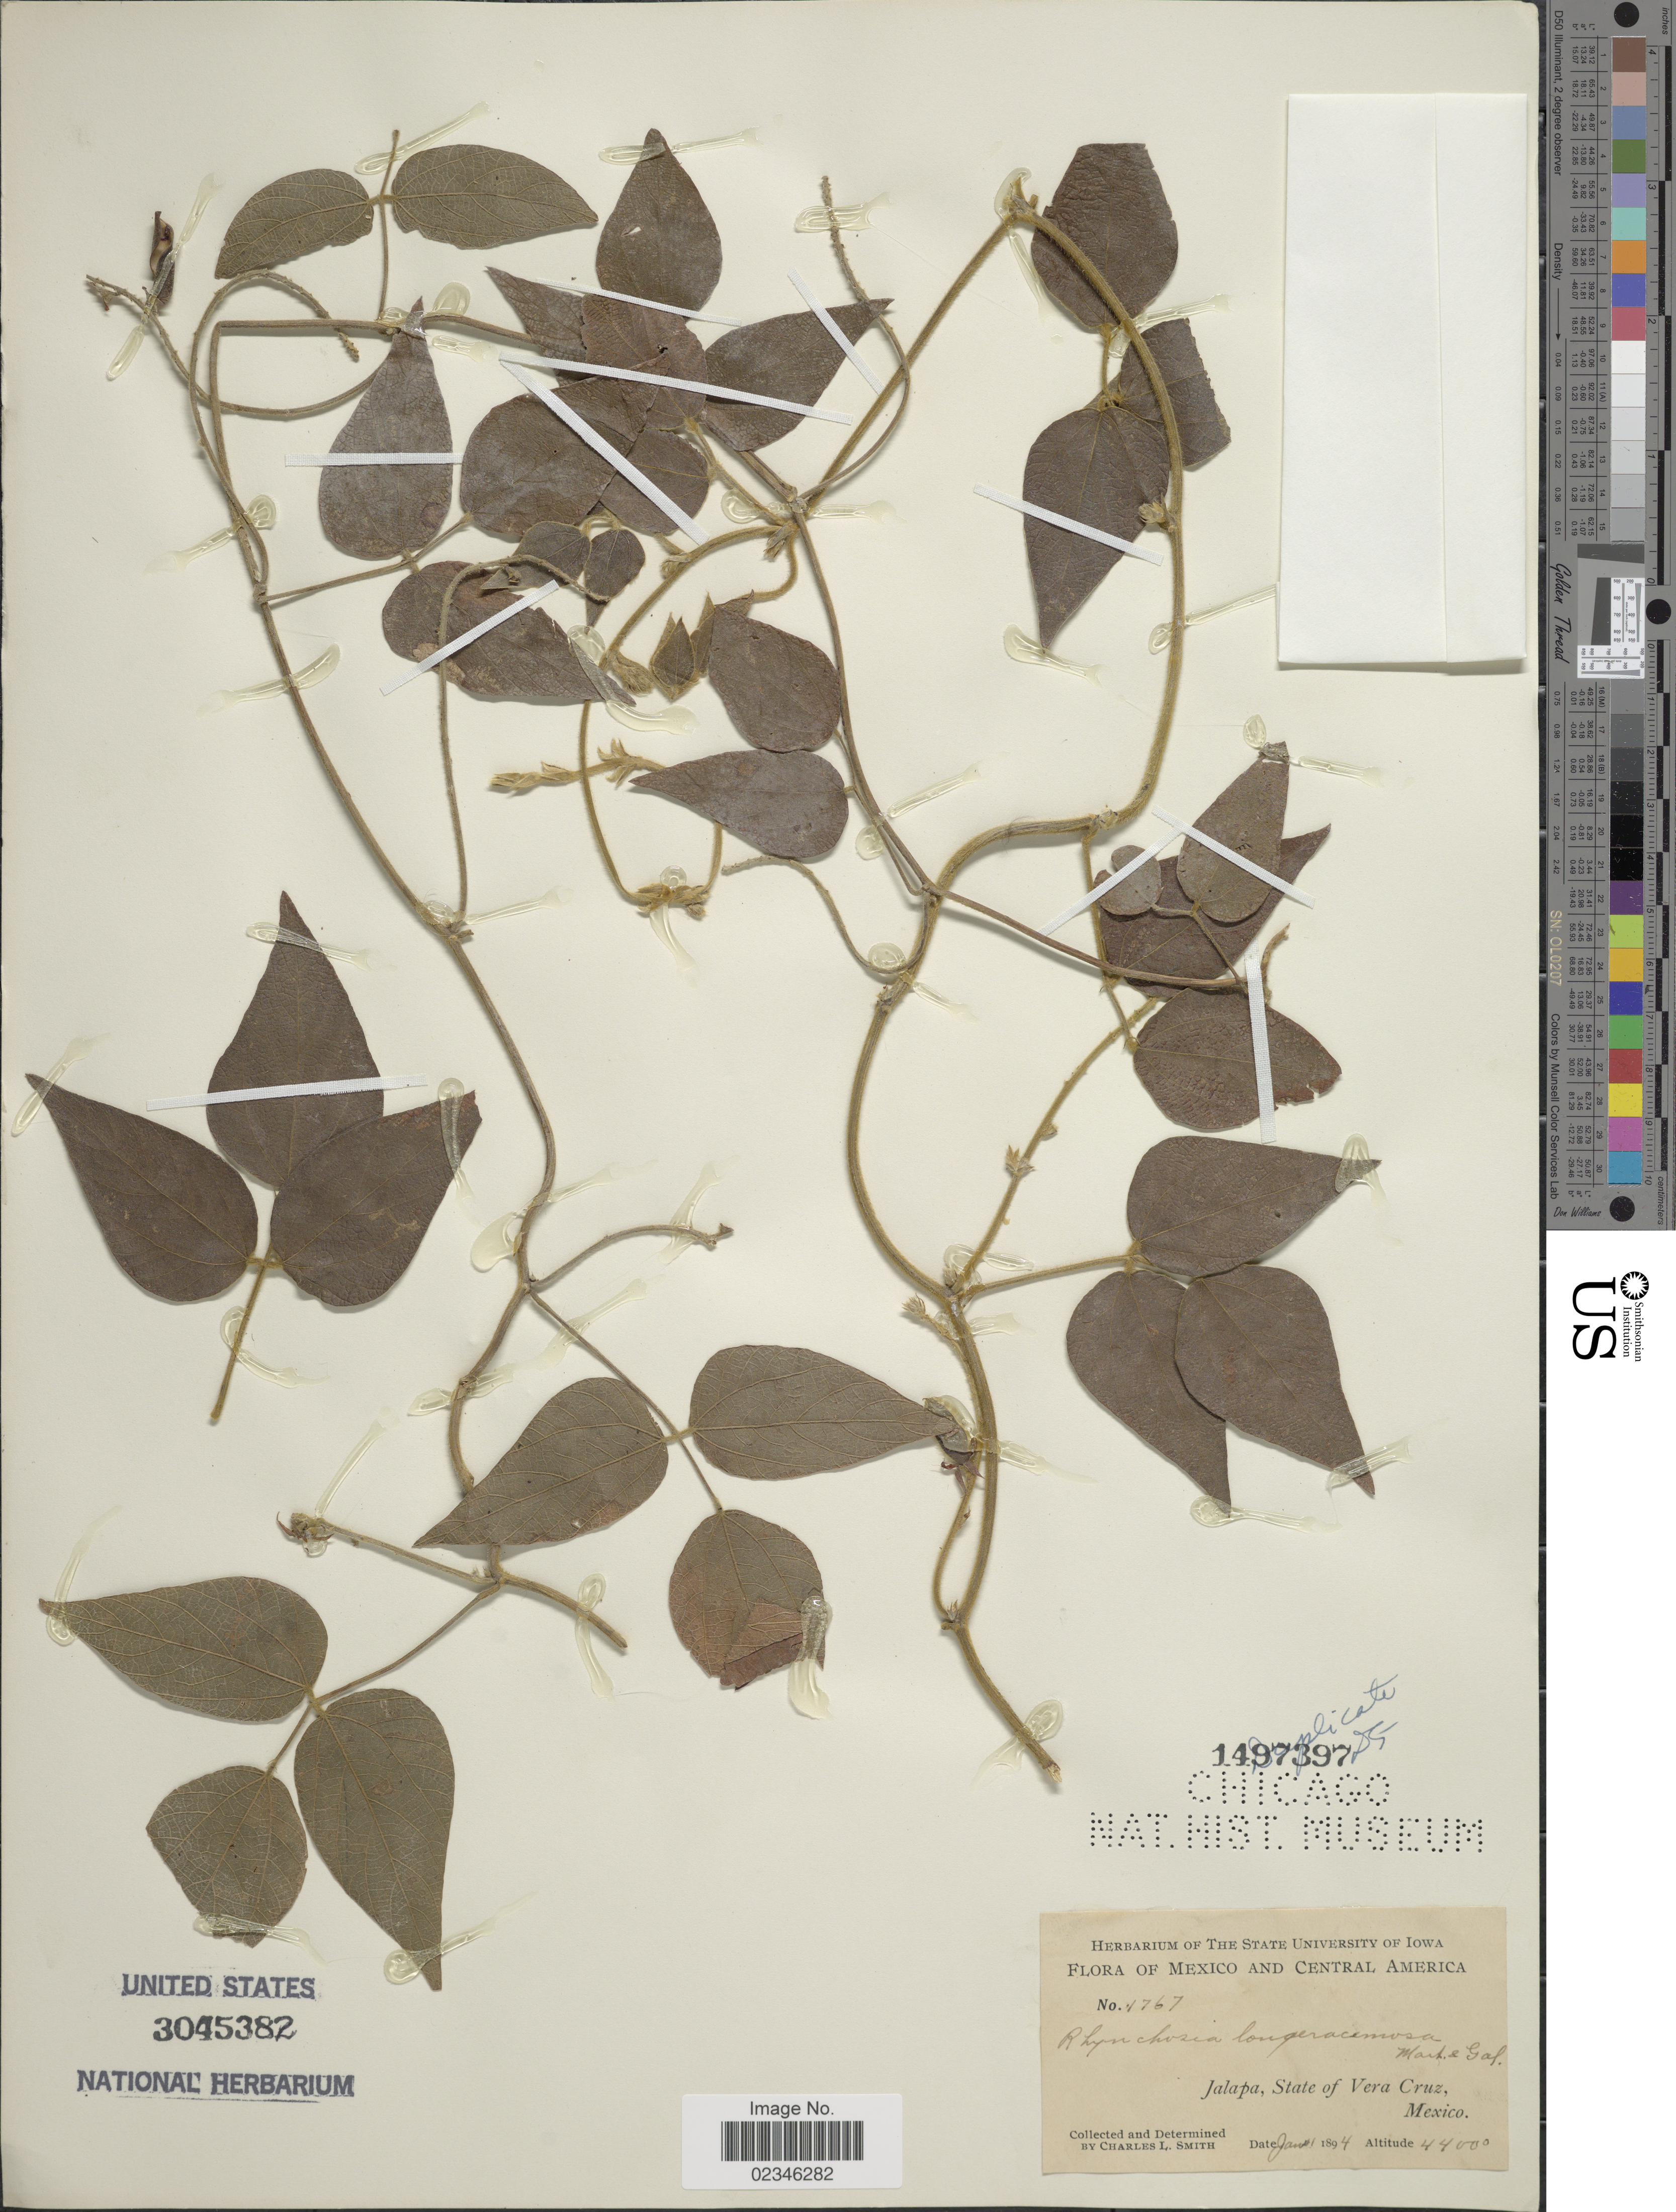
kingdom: Plantae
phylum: Tracheophyta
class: Magnoliopsida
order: Fabales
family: Fabaceae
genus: Rhynchosia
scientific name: Rhynchosia longeracemosa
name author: M. Martens & Galeotti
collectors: C. L. Smith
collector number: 1767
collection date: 1894-01-01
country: Mexico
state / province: Veracruz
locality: Jalapa, State of Vera Cruz, Mexico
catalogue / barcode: US 3045382